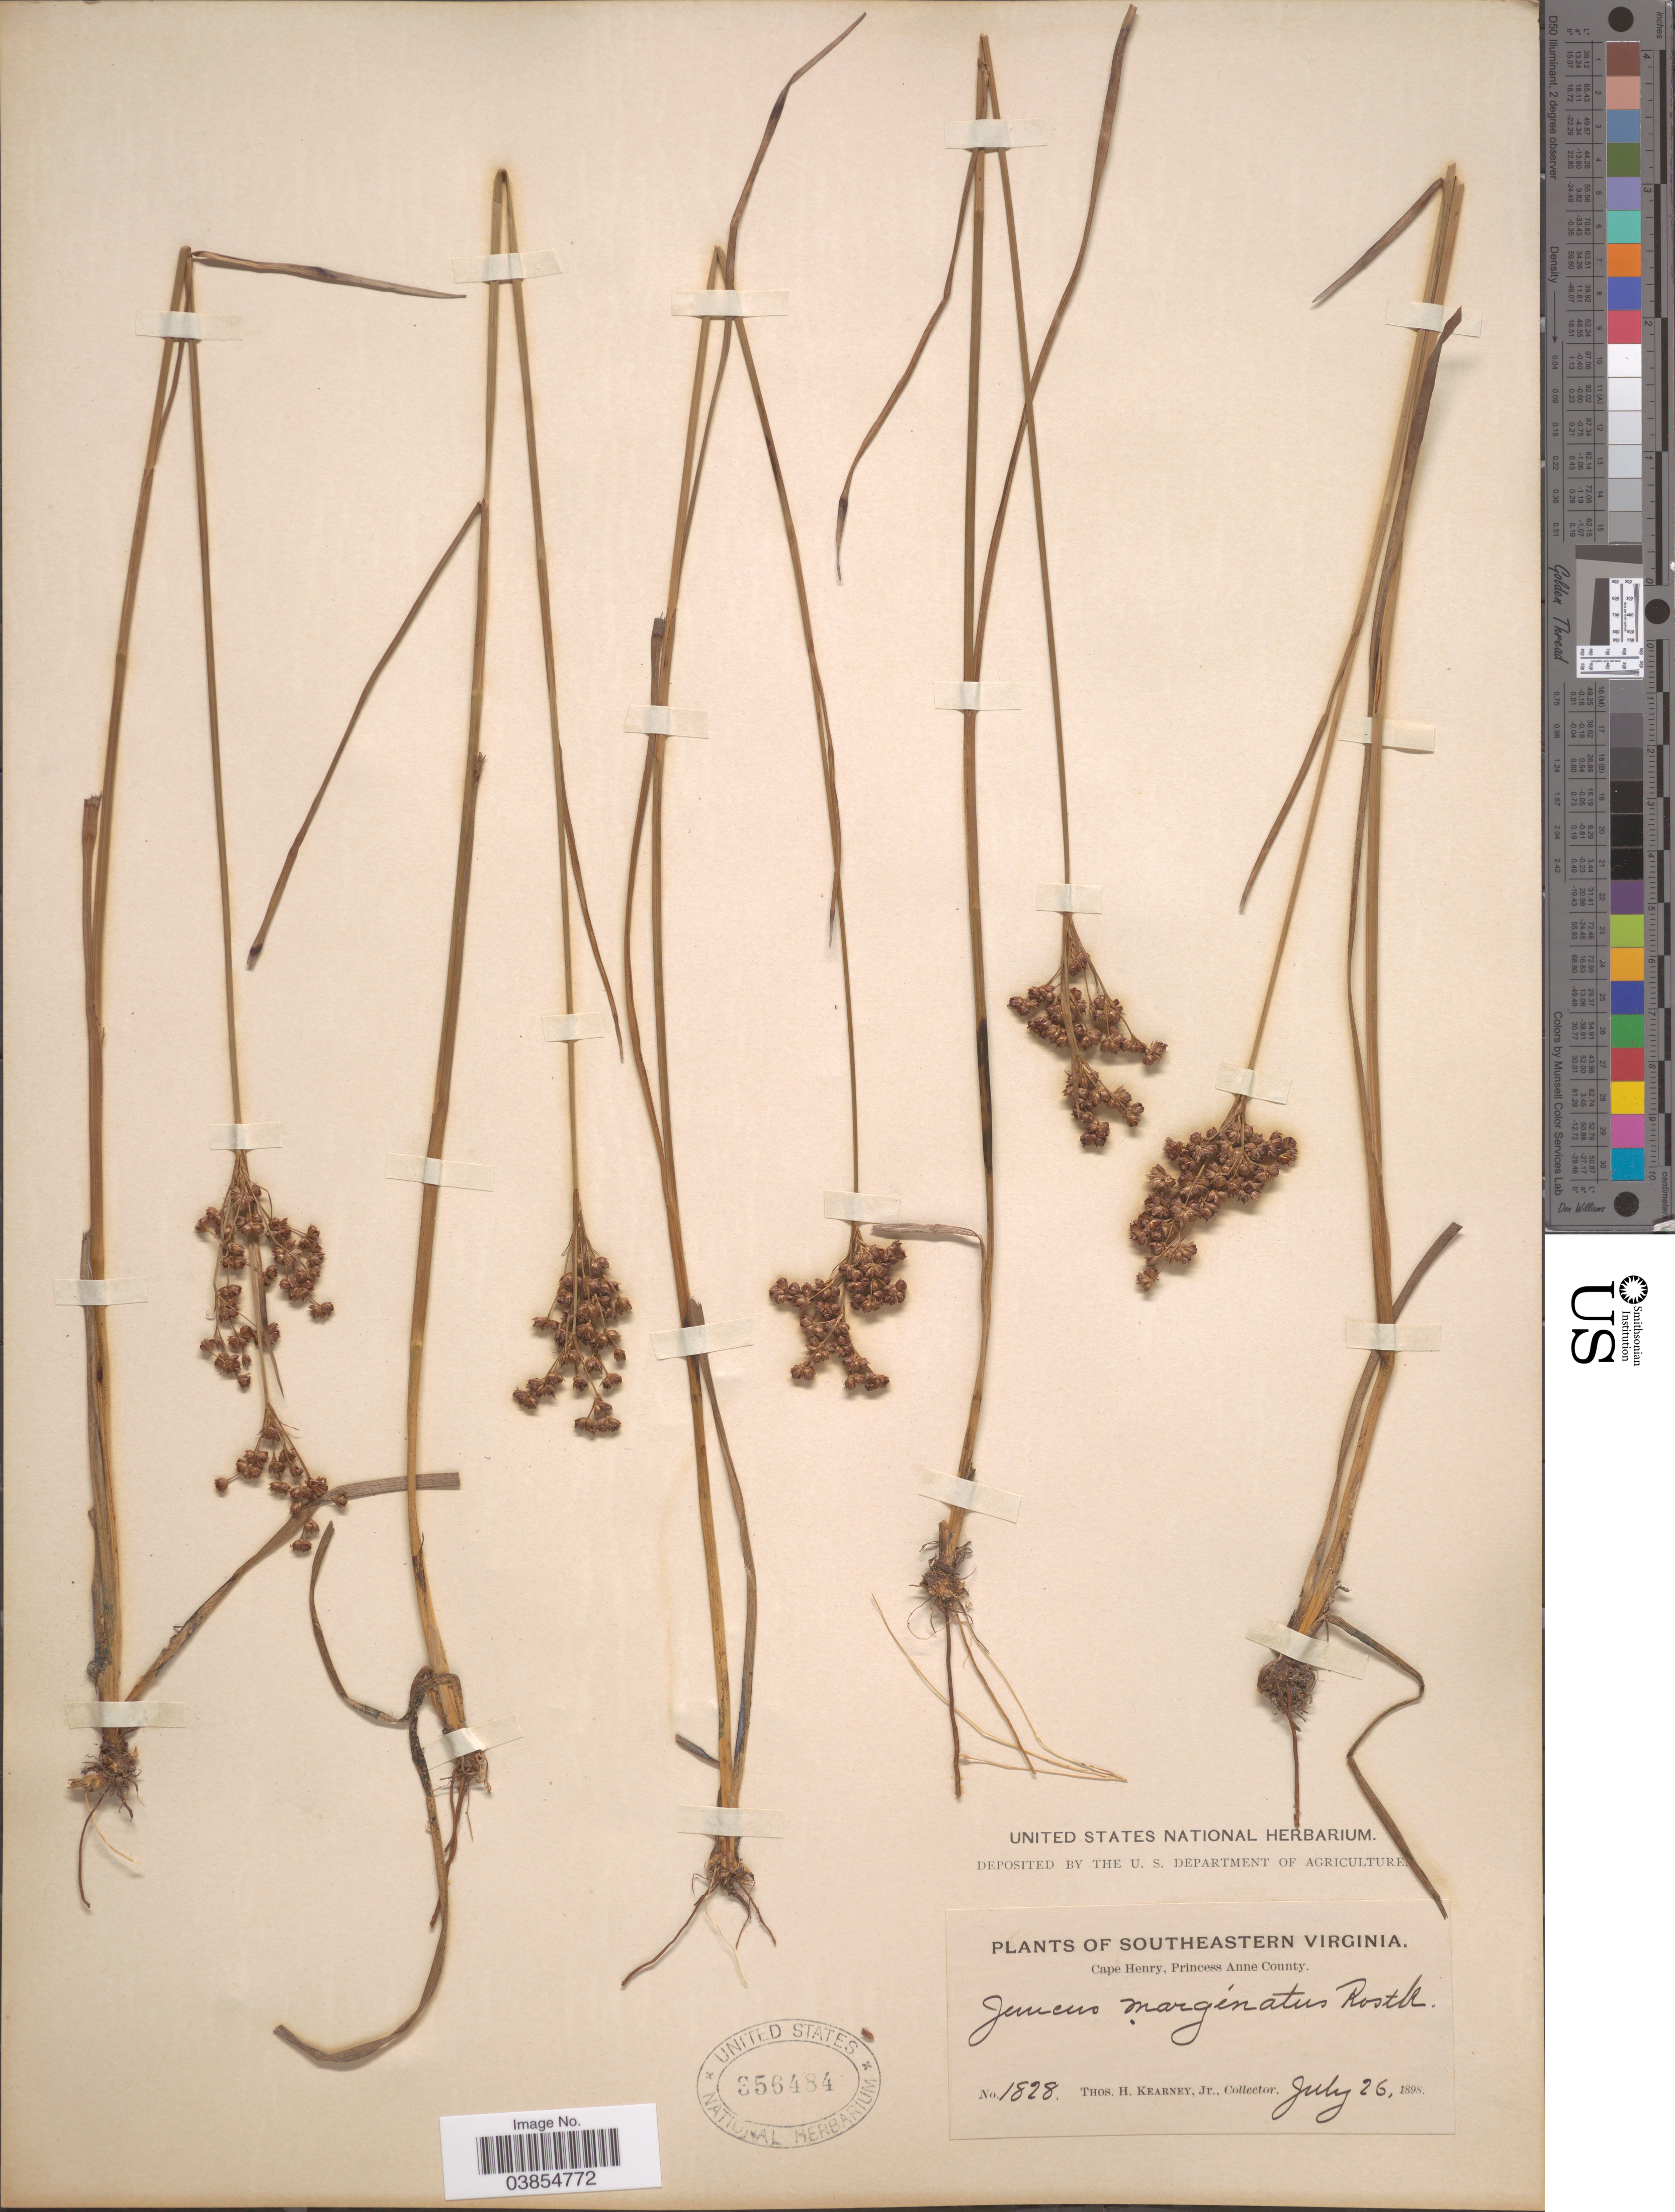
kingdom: Plantae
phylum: Tracheophyta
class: Liliopsida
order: Poales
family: Juncaceae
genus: Juncus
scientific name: Juncus marginatus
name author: Rostk.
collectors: T. H. Kearney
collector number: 1828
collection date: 1898-07-26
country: United States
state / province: Virginia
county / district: City of Virginia Beach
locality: Southeastern Virginia. Cape Henry, Princess Anne (=historic county name) County.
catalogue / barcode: US 356484